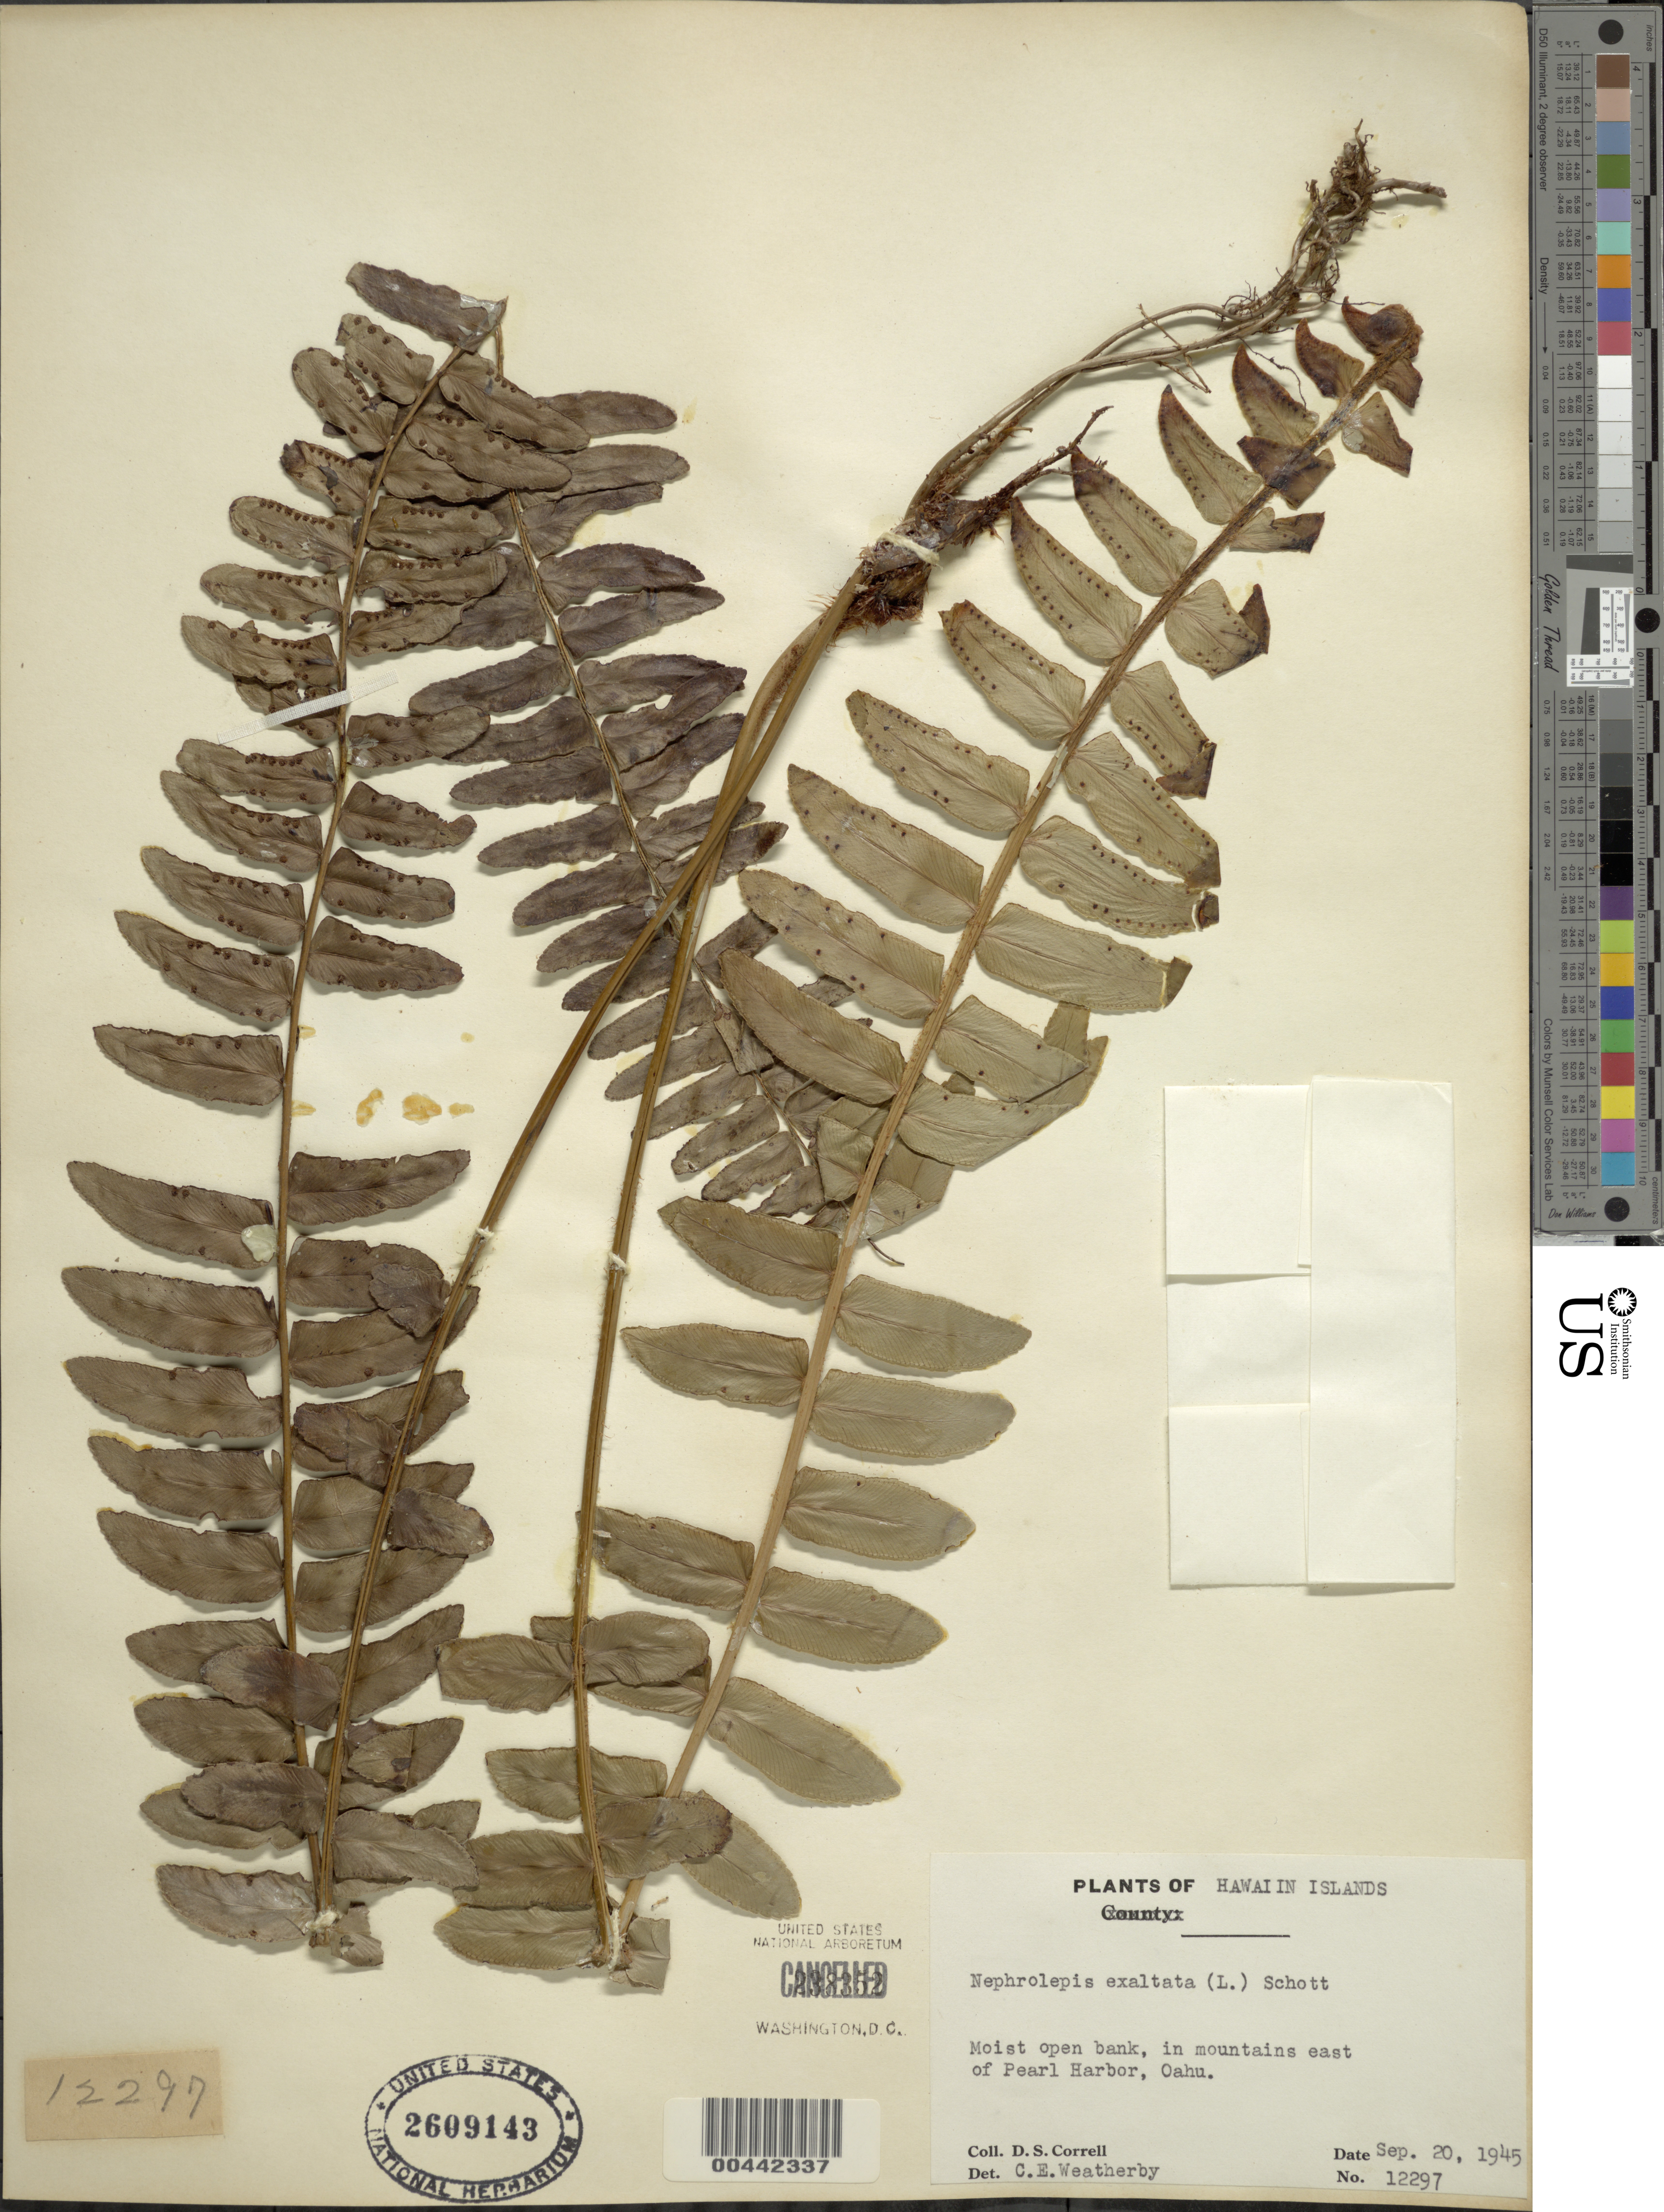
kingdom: Plantae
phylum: Tracheophyta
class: Polypodiopsida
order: Polypodiales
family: Nephrolepidaceae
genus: Nephrolepis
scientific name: Nephrolepis exaltata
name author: (L.) Schott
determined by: Weatherby, C. E.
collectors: D. S. Correll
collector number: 12297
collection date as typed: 20 Sep 1945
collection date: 1945-09-20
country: United States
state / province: Hawaii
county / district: Honolulu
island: Oahu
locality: In mts. E of Pearl Harbor, Oahu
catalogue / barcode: US 2609143